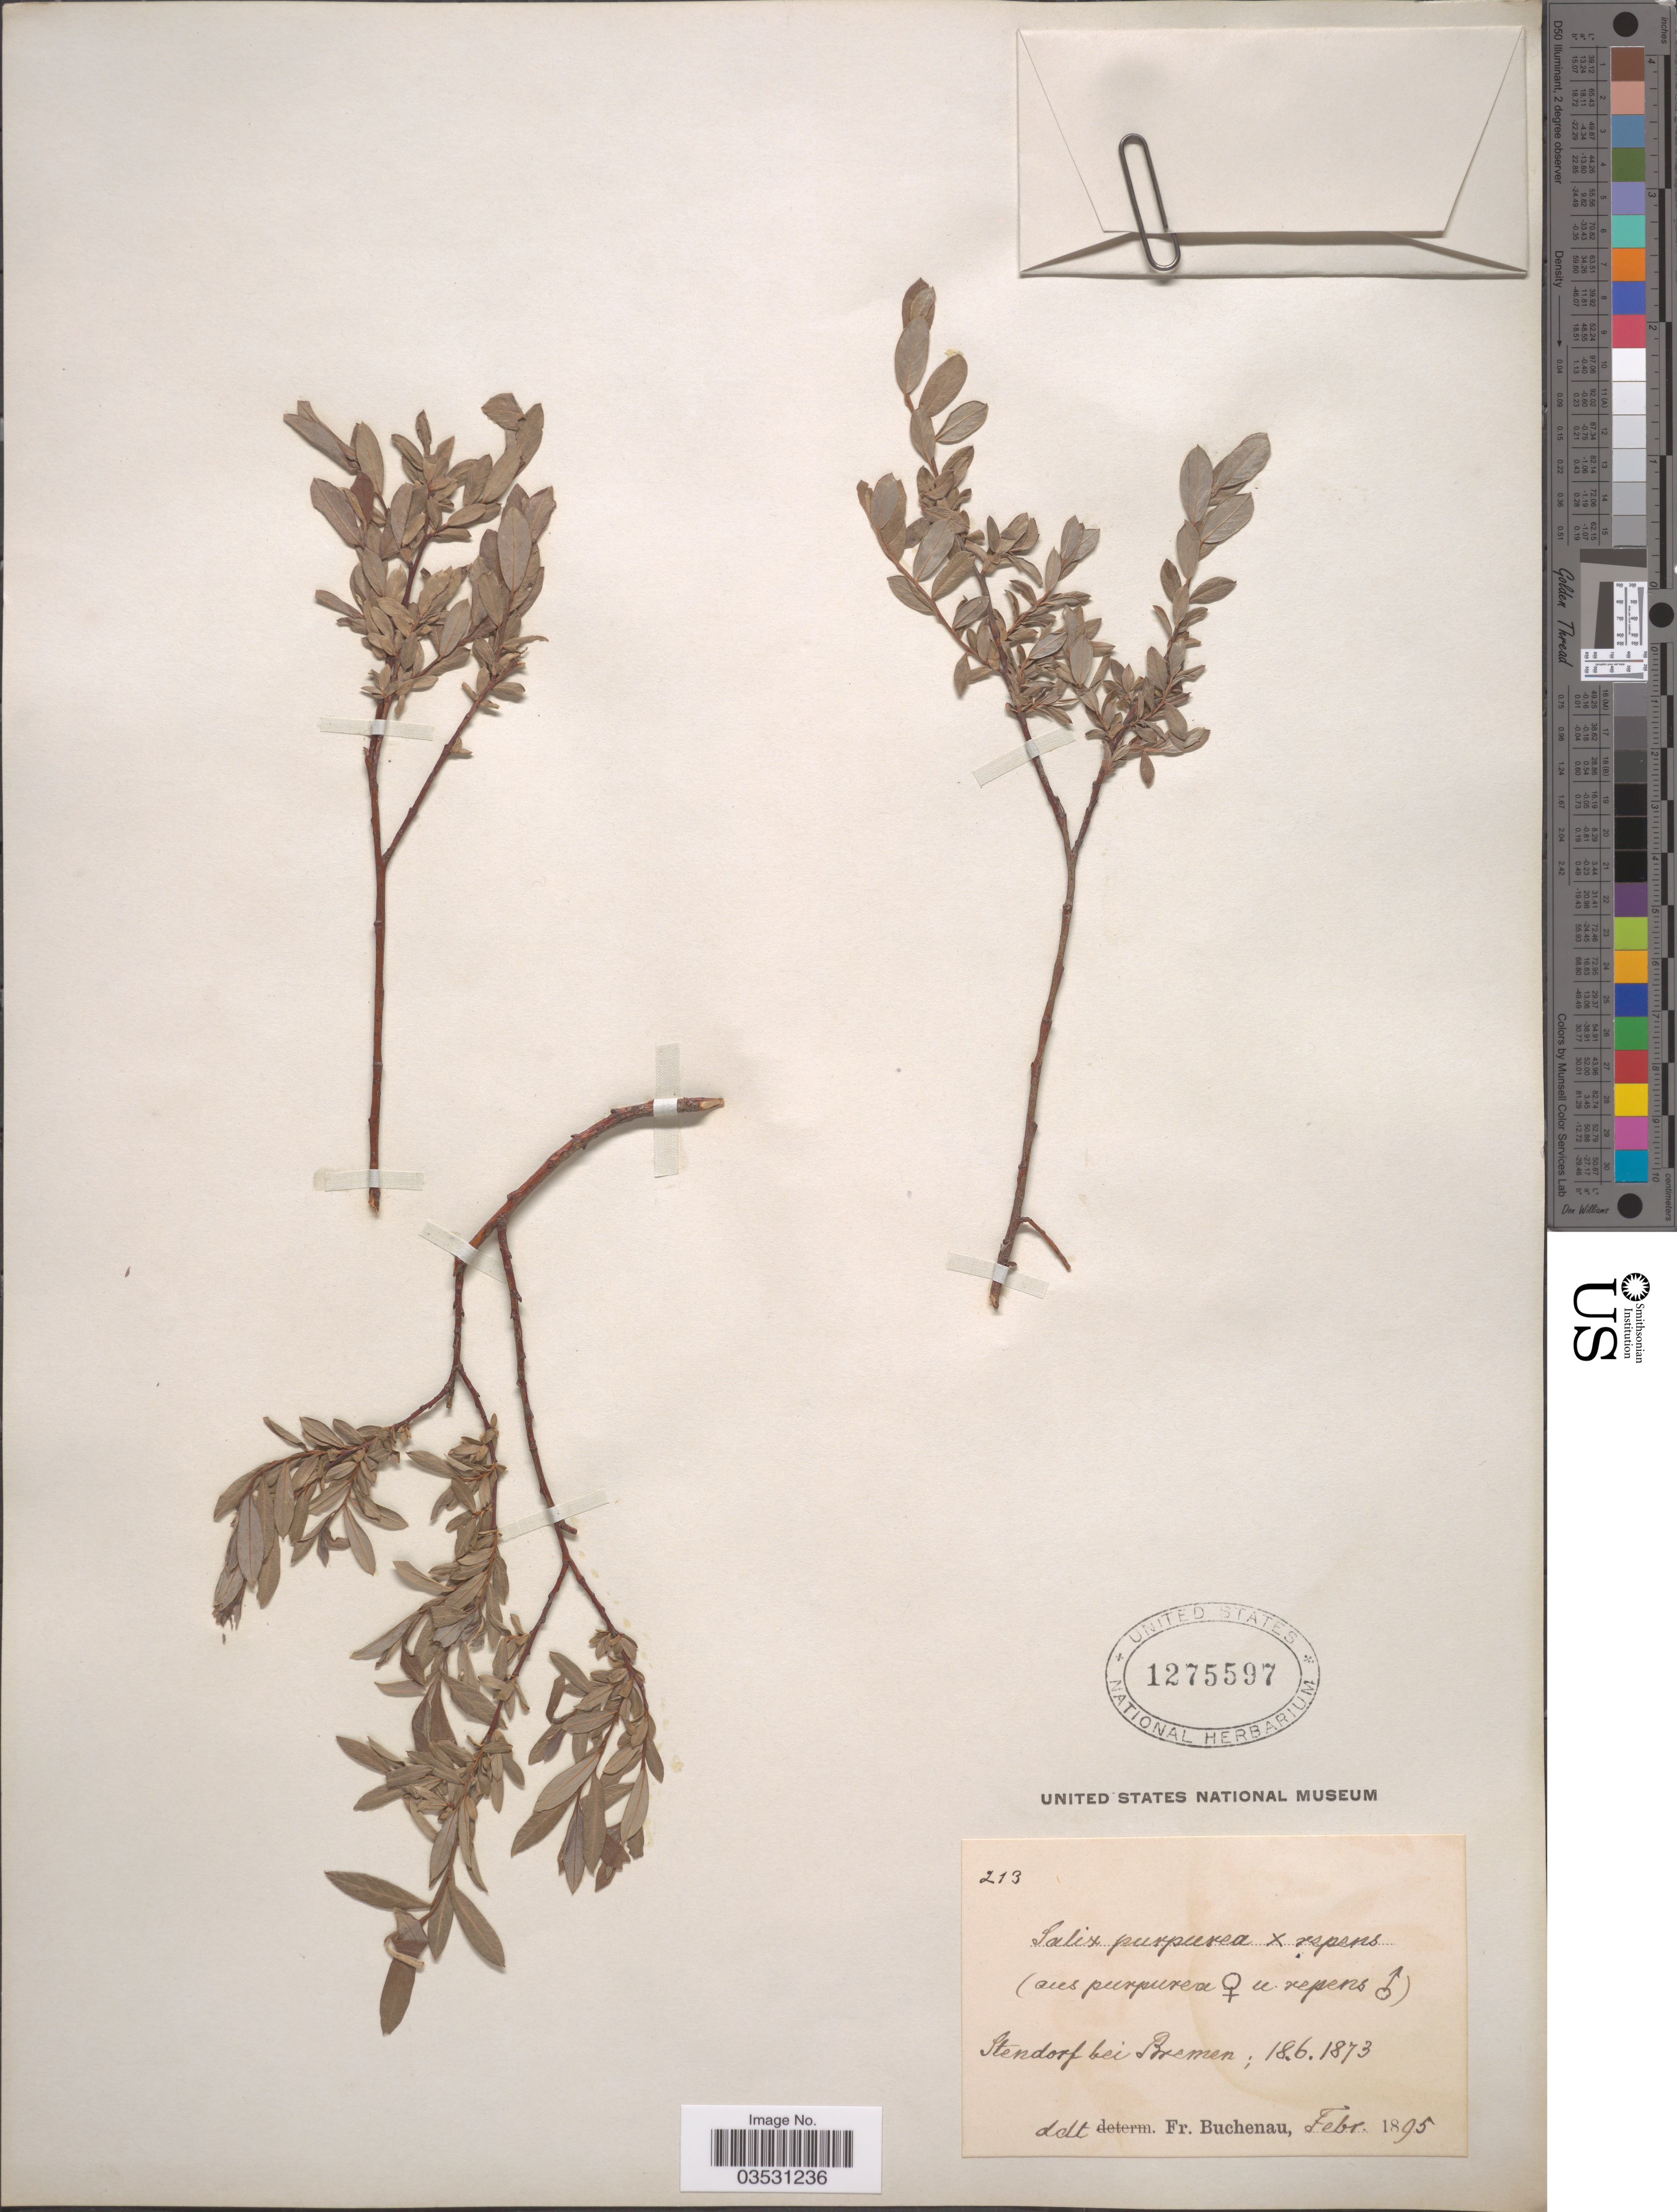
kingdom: Plantae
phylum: Tracheophyta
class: Magnoliopsida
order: Malpighiales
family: Salicaceae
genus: Salix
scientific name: Salix purpurea x S. repens L.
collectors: F. Buchenau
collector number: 213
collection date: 1873-06-18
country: Germany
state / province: Bremen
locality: Stendorf bei Bremen.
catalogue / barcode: US 1275597